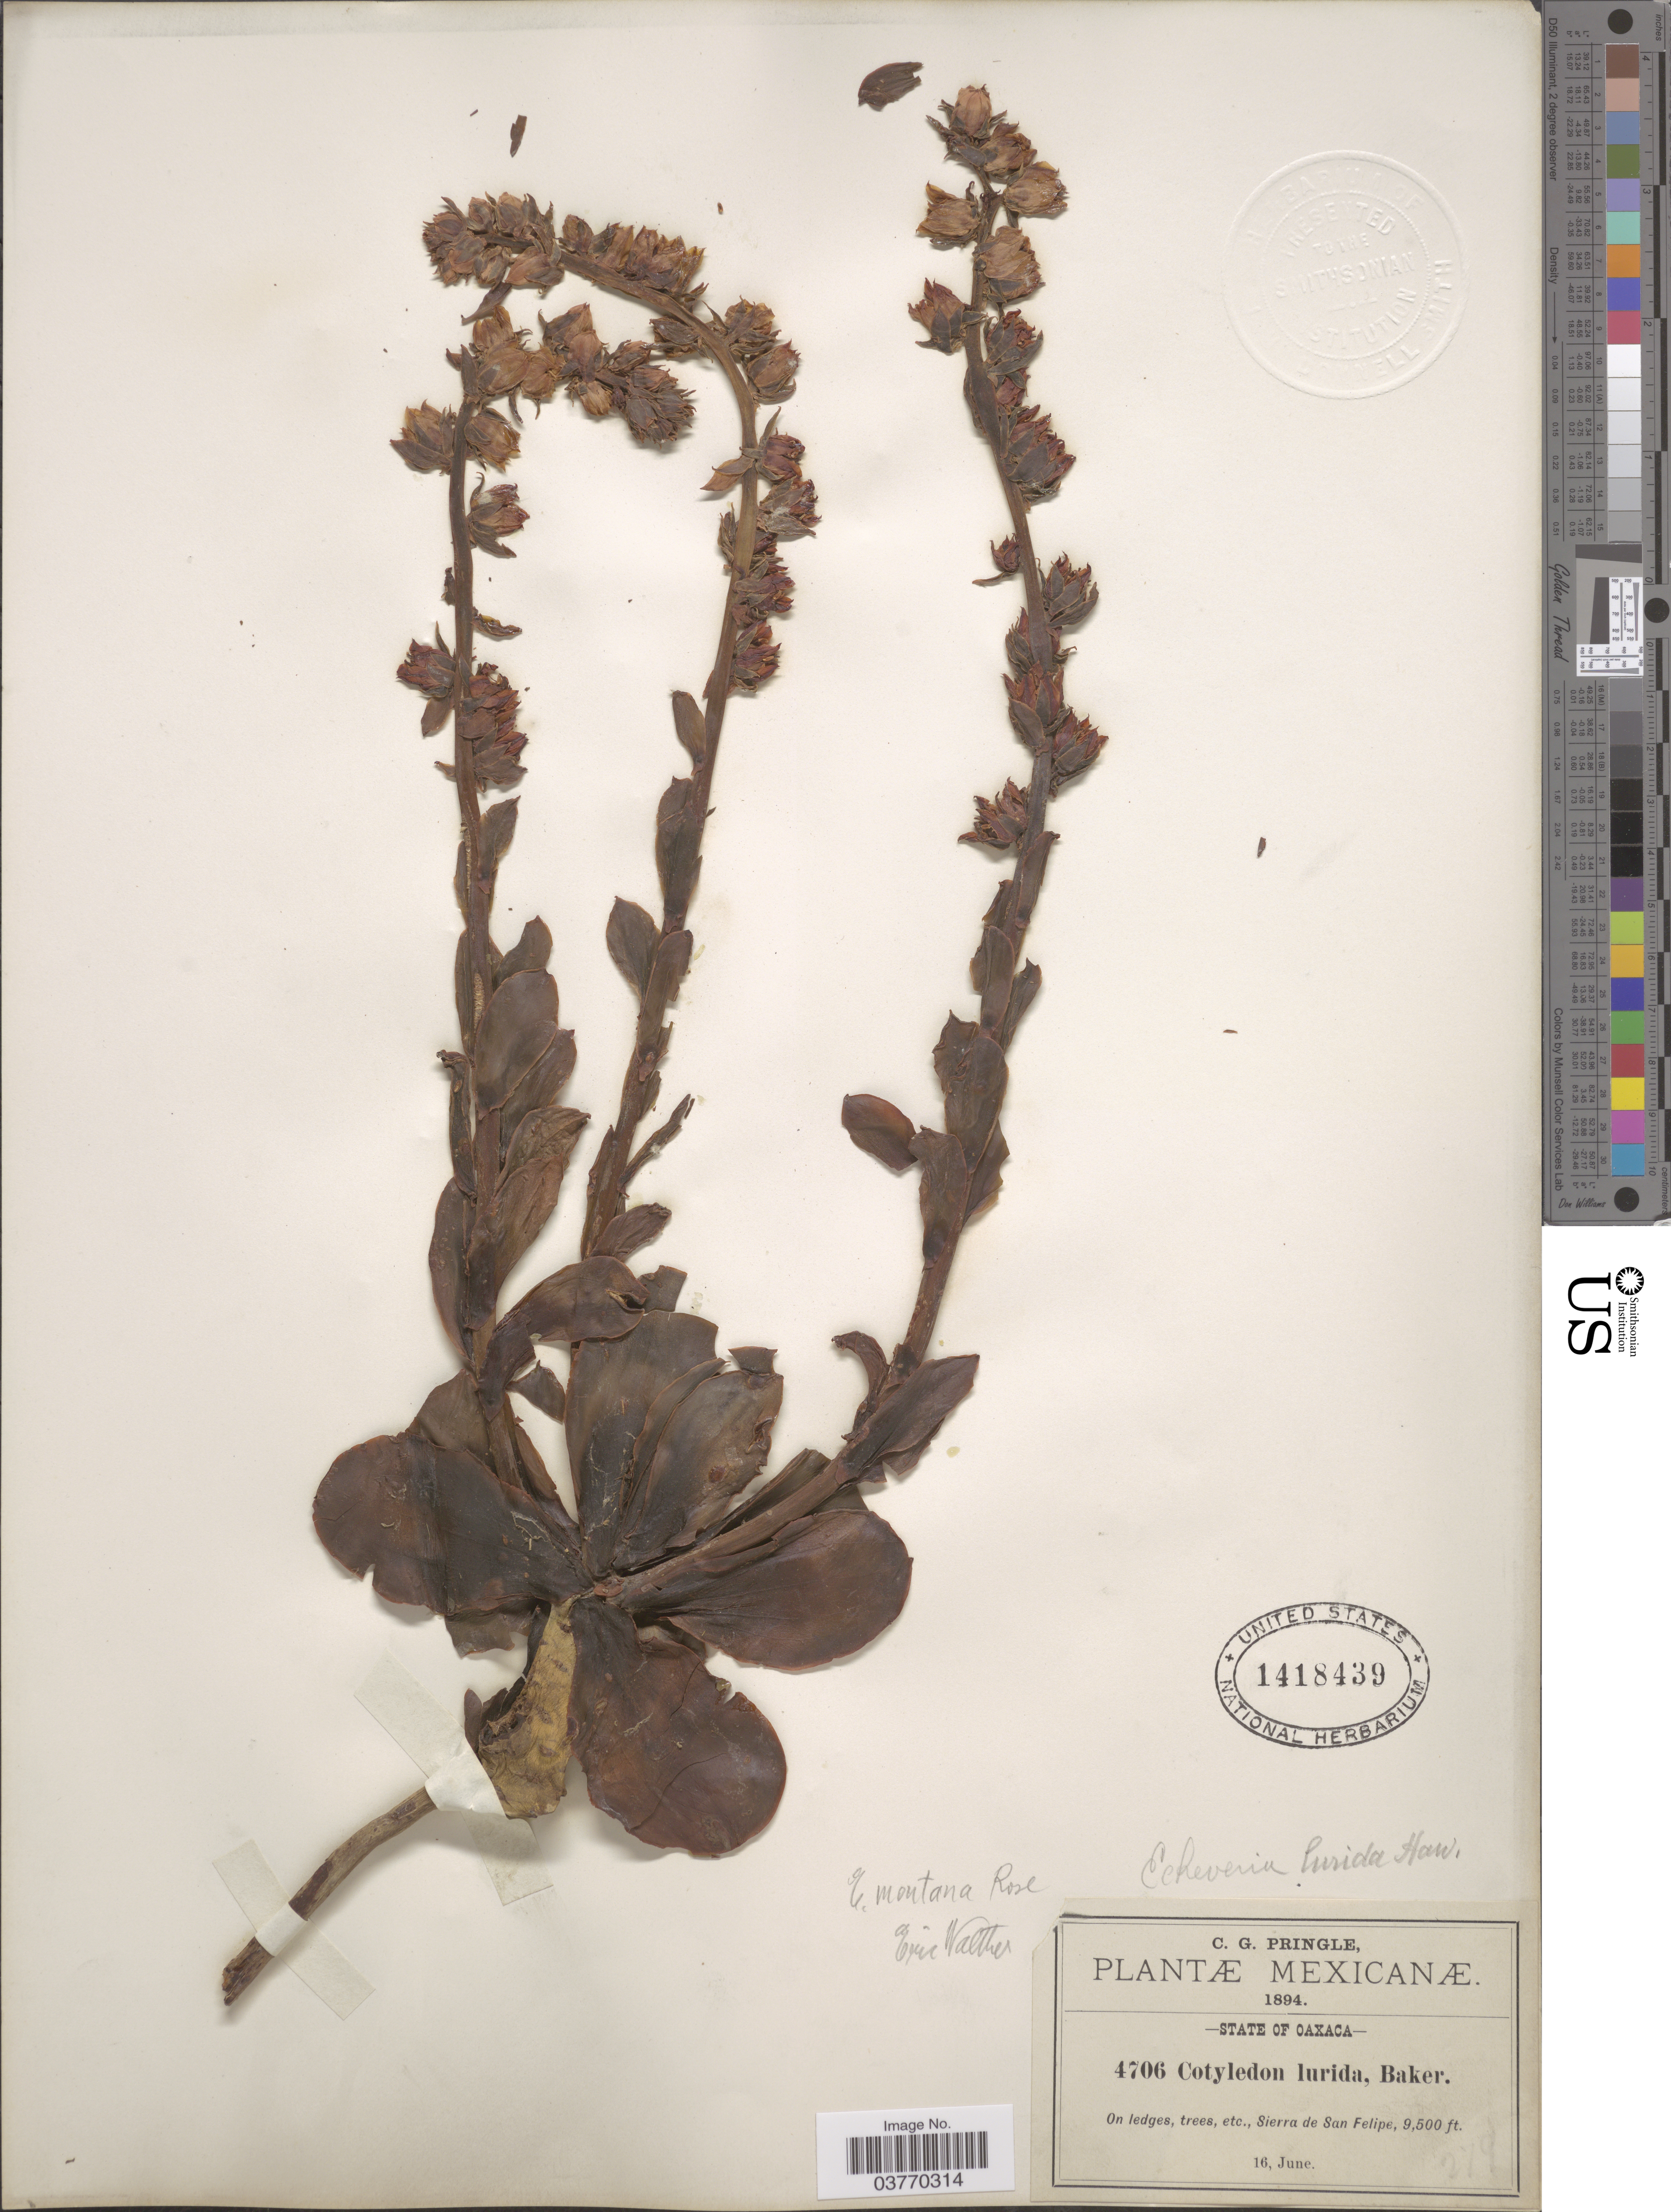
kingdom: Plantae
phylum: Tracheophyta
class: Magnoliopsida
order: Saxifragales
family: Crassulaceae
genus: Echeveria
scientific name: Echeveria montana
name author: Rose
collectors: C. G. Pringle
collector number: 4706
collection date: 1894-06-16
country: Mexico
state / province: Oaxaca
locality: Sierra de San Felipe.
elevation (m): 2896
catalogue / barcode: US 1418439